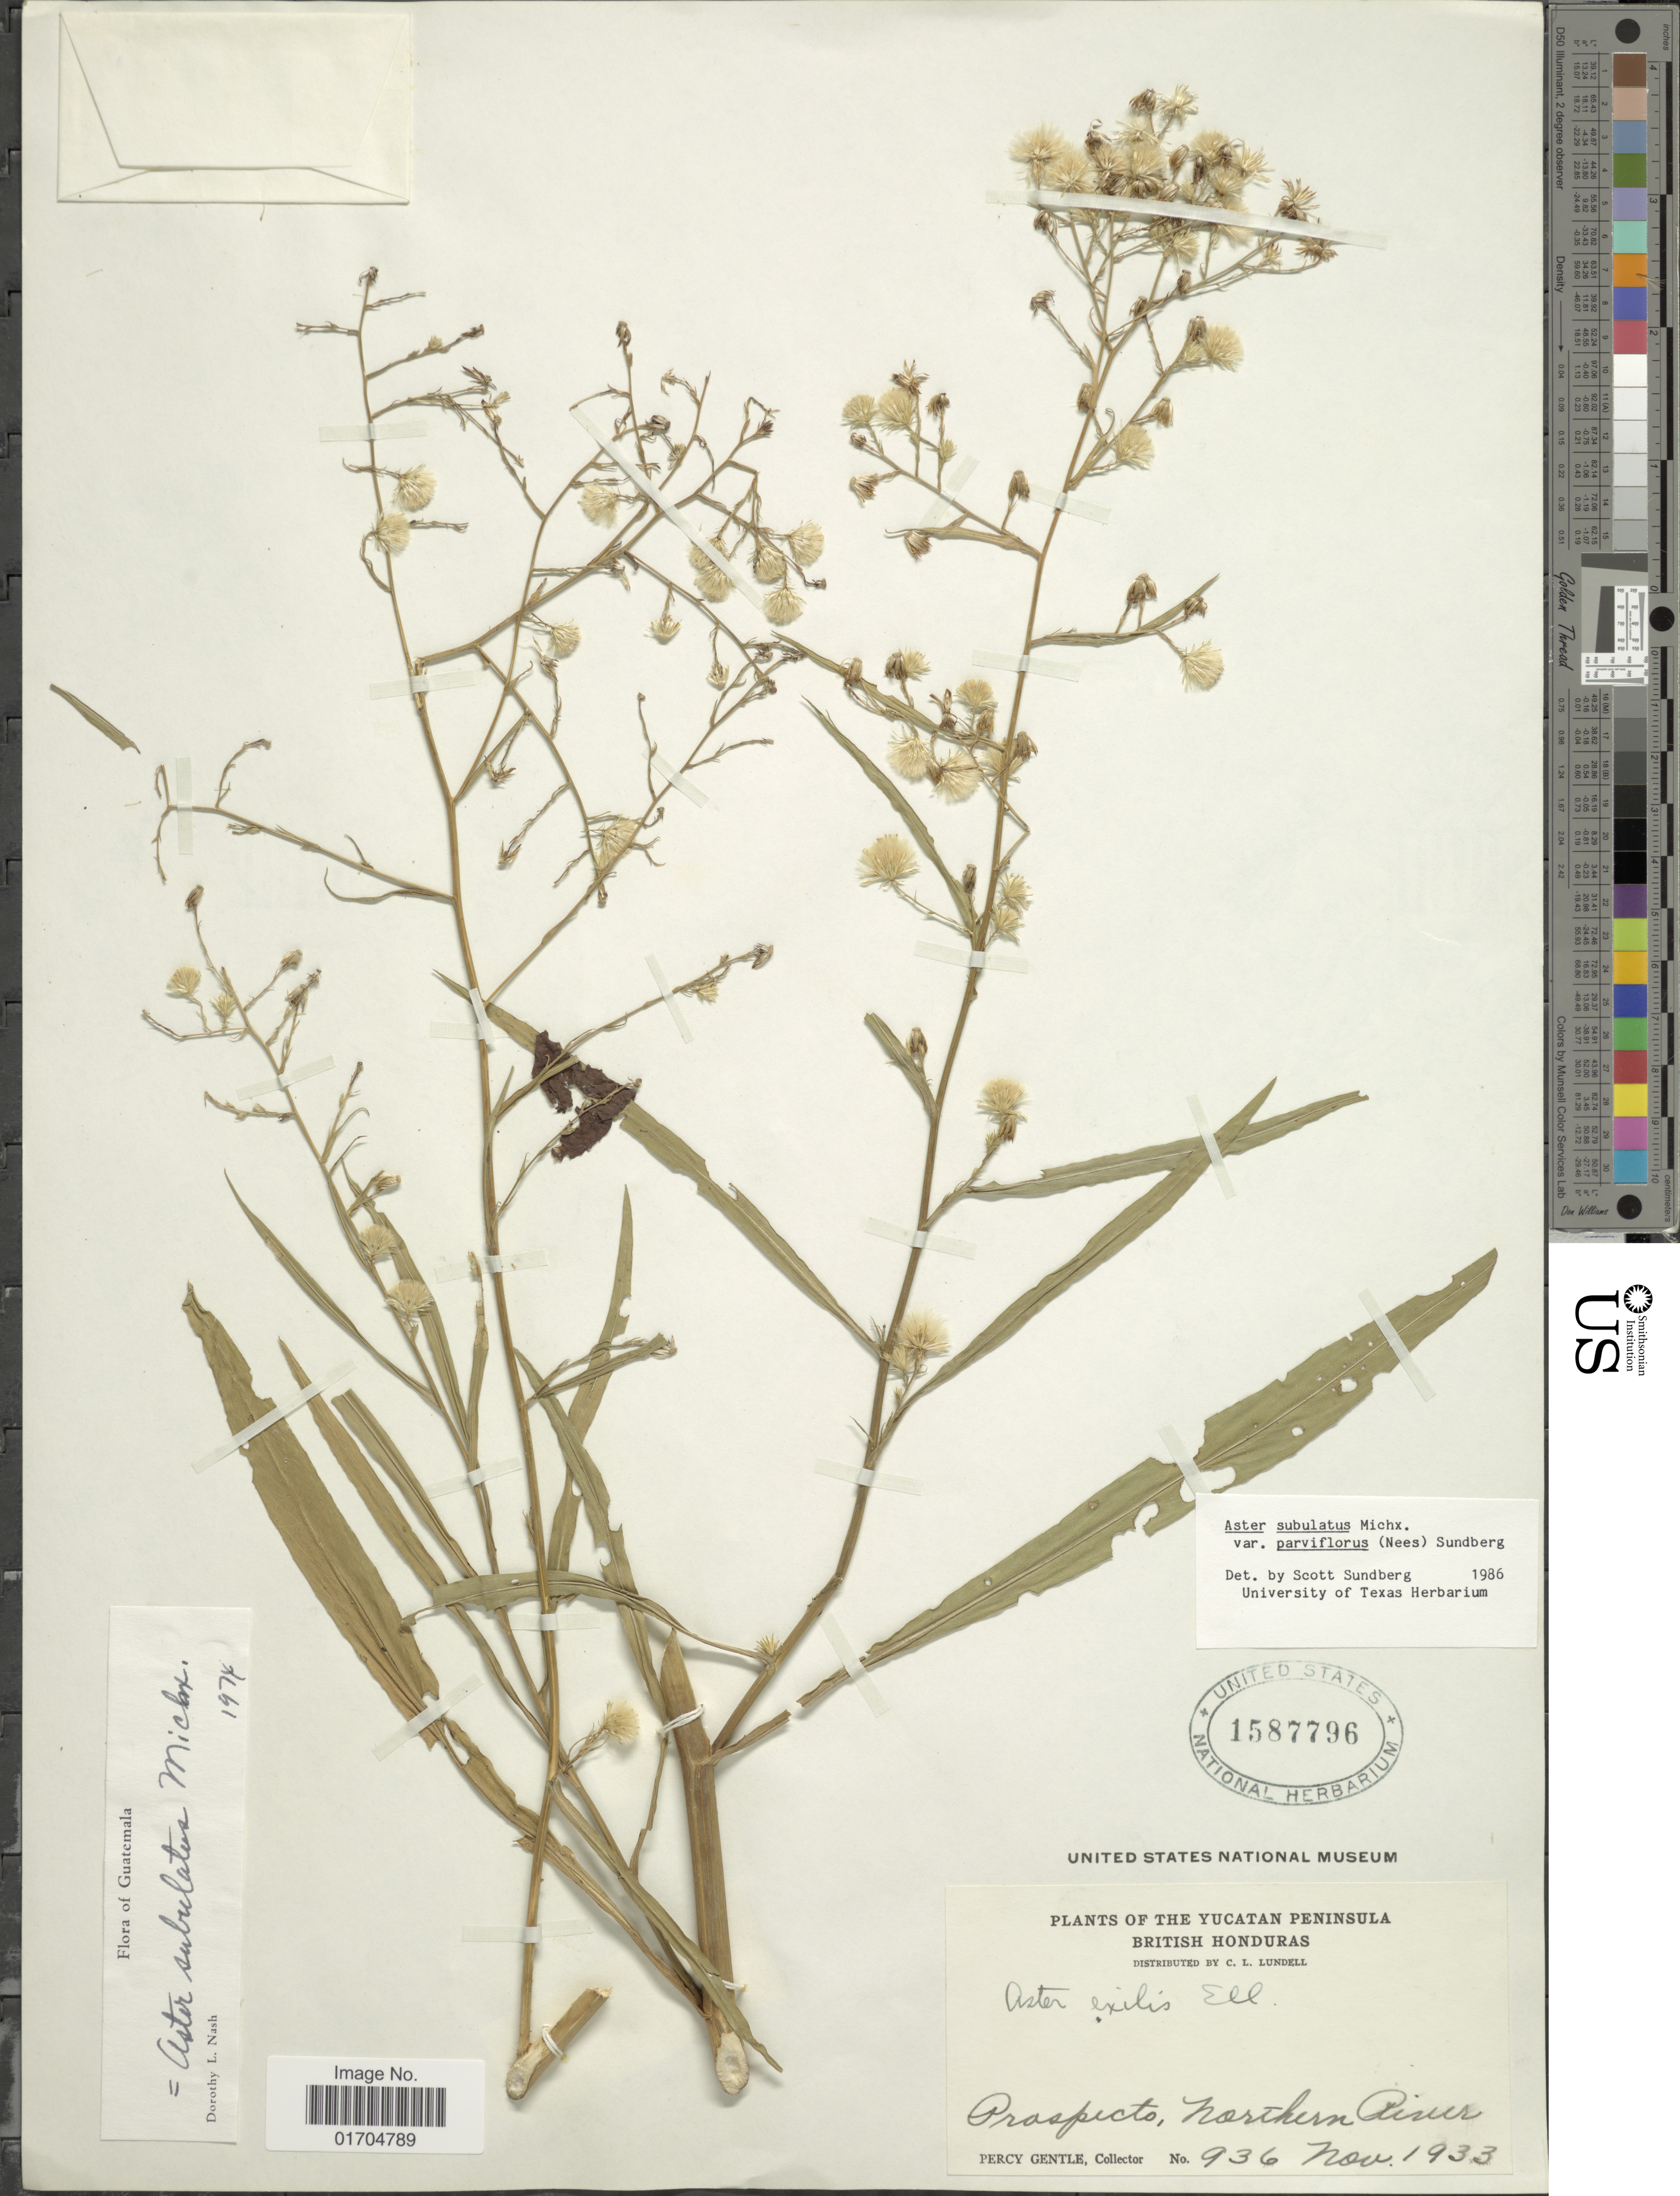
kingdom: Plantae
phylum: Tracheophyta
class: Magnoliopsida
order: Asterales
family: Asteraceae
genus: Symphyotrichum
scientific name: Symphyotrichum subulatum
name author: (Michx.) G.L. Nesom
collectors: P. H. Gentle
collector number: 936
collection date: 1933-11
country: Belize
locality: The Yucatan Peninsula, British Honduras, Praspicto, Northern River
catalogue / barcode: US 1587796